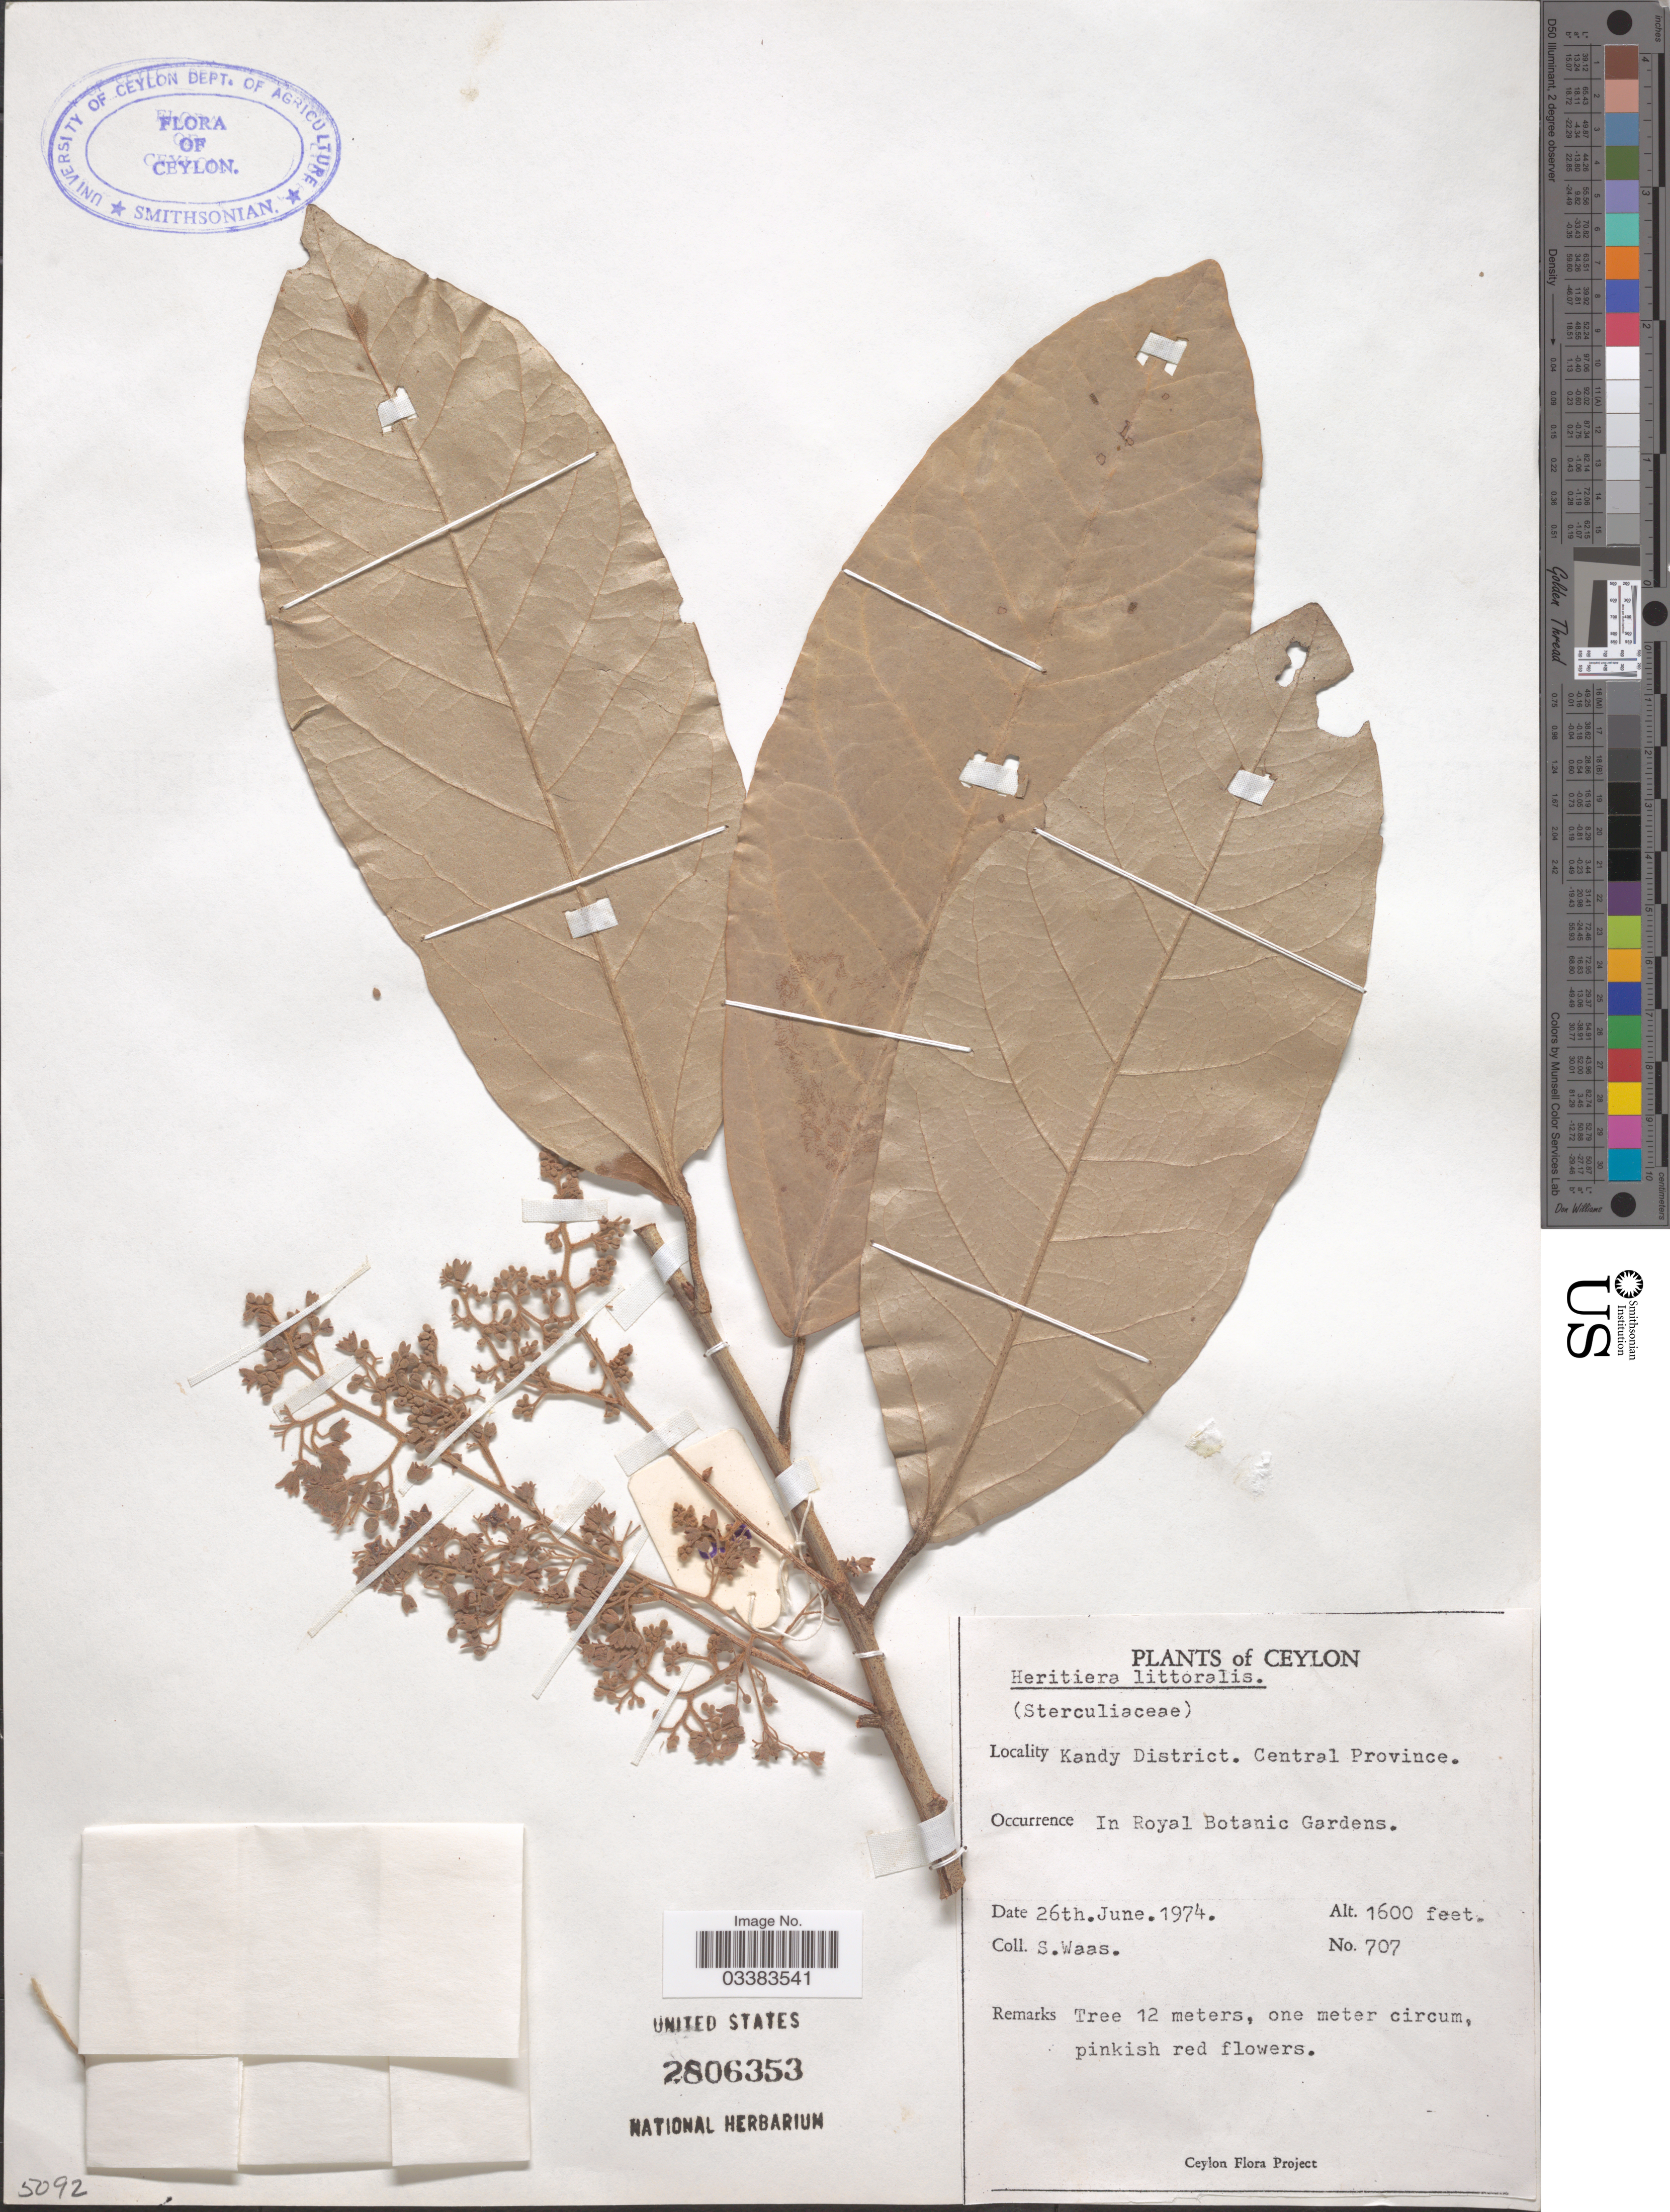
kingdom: Plantae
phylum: Tracheophyta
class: Magnoliopsida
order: Malvales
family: Malvaceae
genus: Heritiera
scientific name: Heritiera littoralis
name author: Aiton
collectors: S. Waas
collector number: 707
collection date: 1974-06-26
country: Sri Lanka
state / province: Central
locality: Ceylon. Kandy District. In Royal Botanic Gardens.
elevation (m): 488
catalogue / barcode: US 2806353